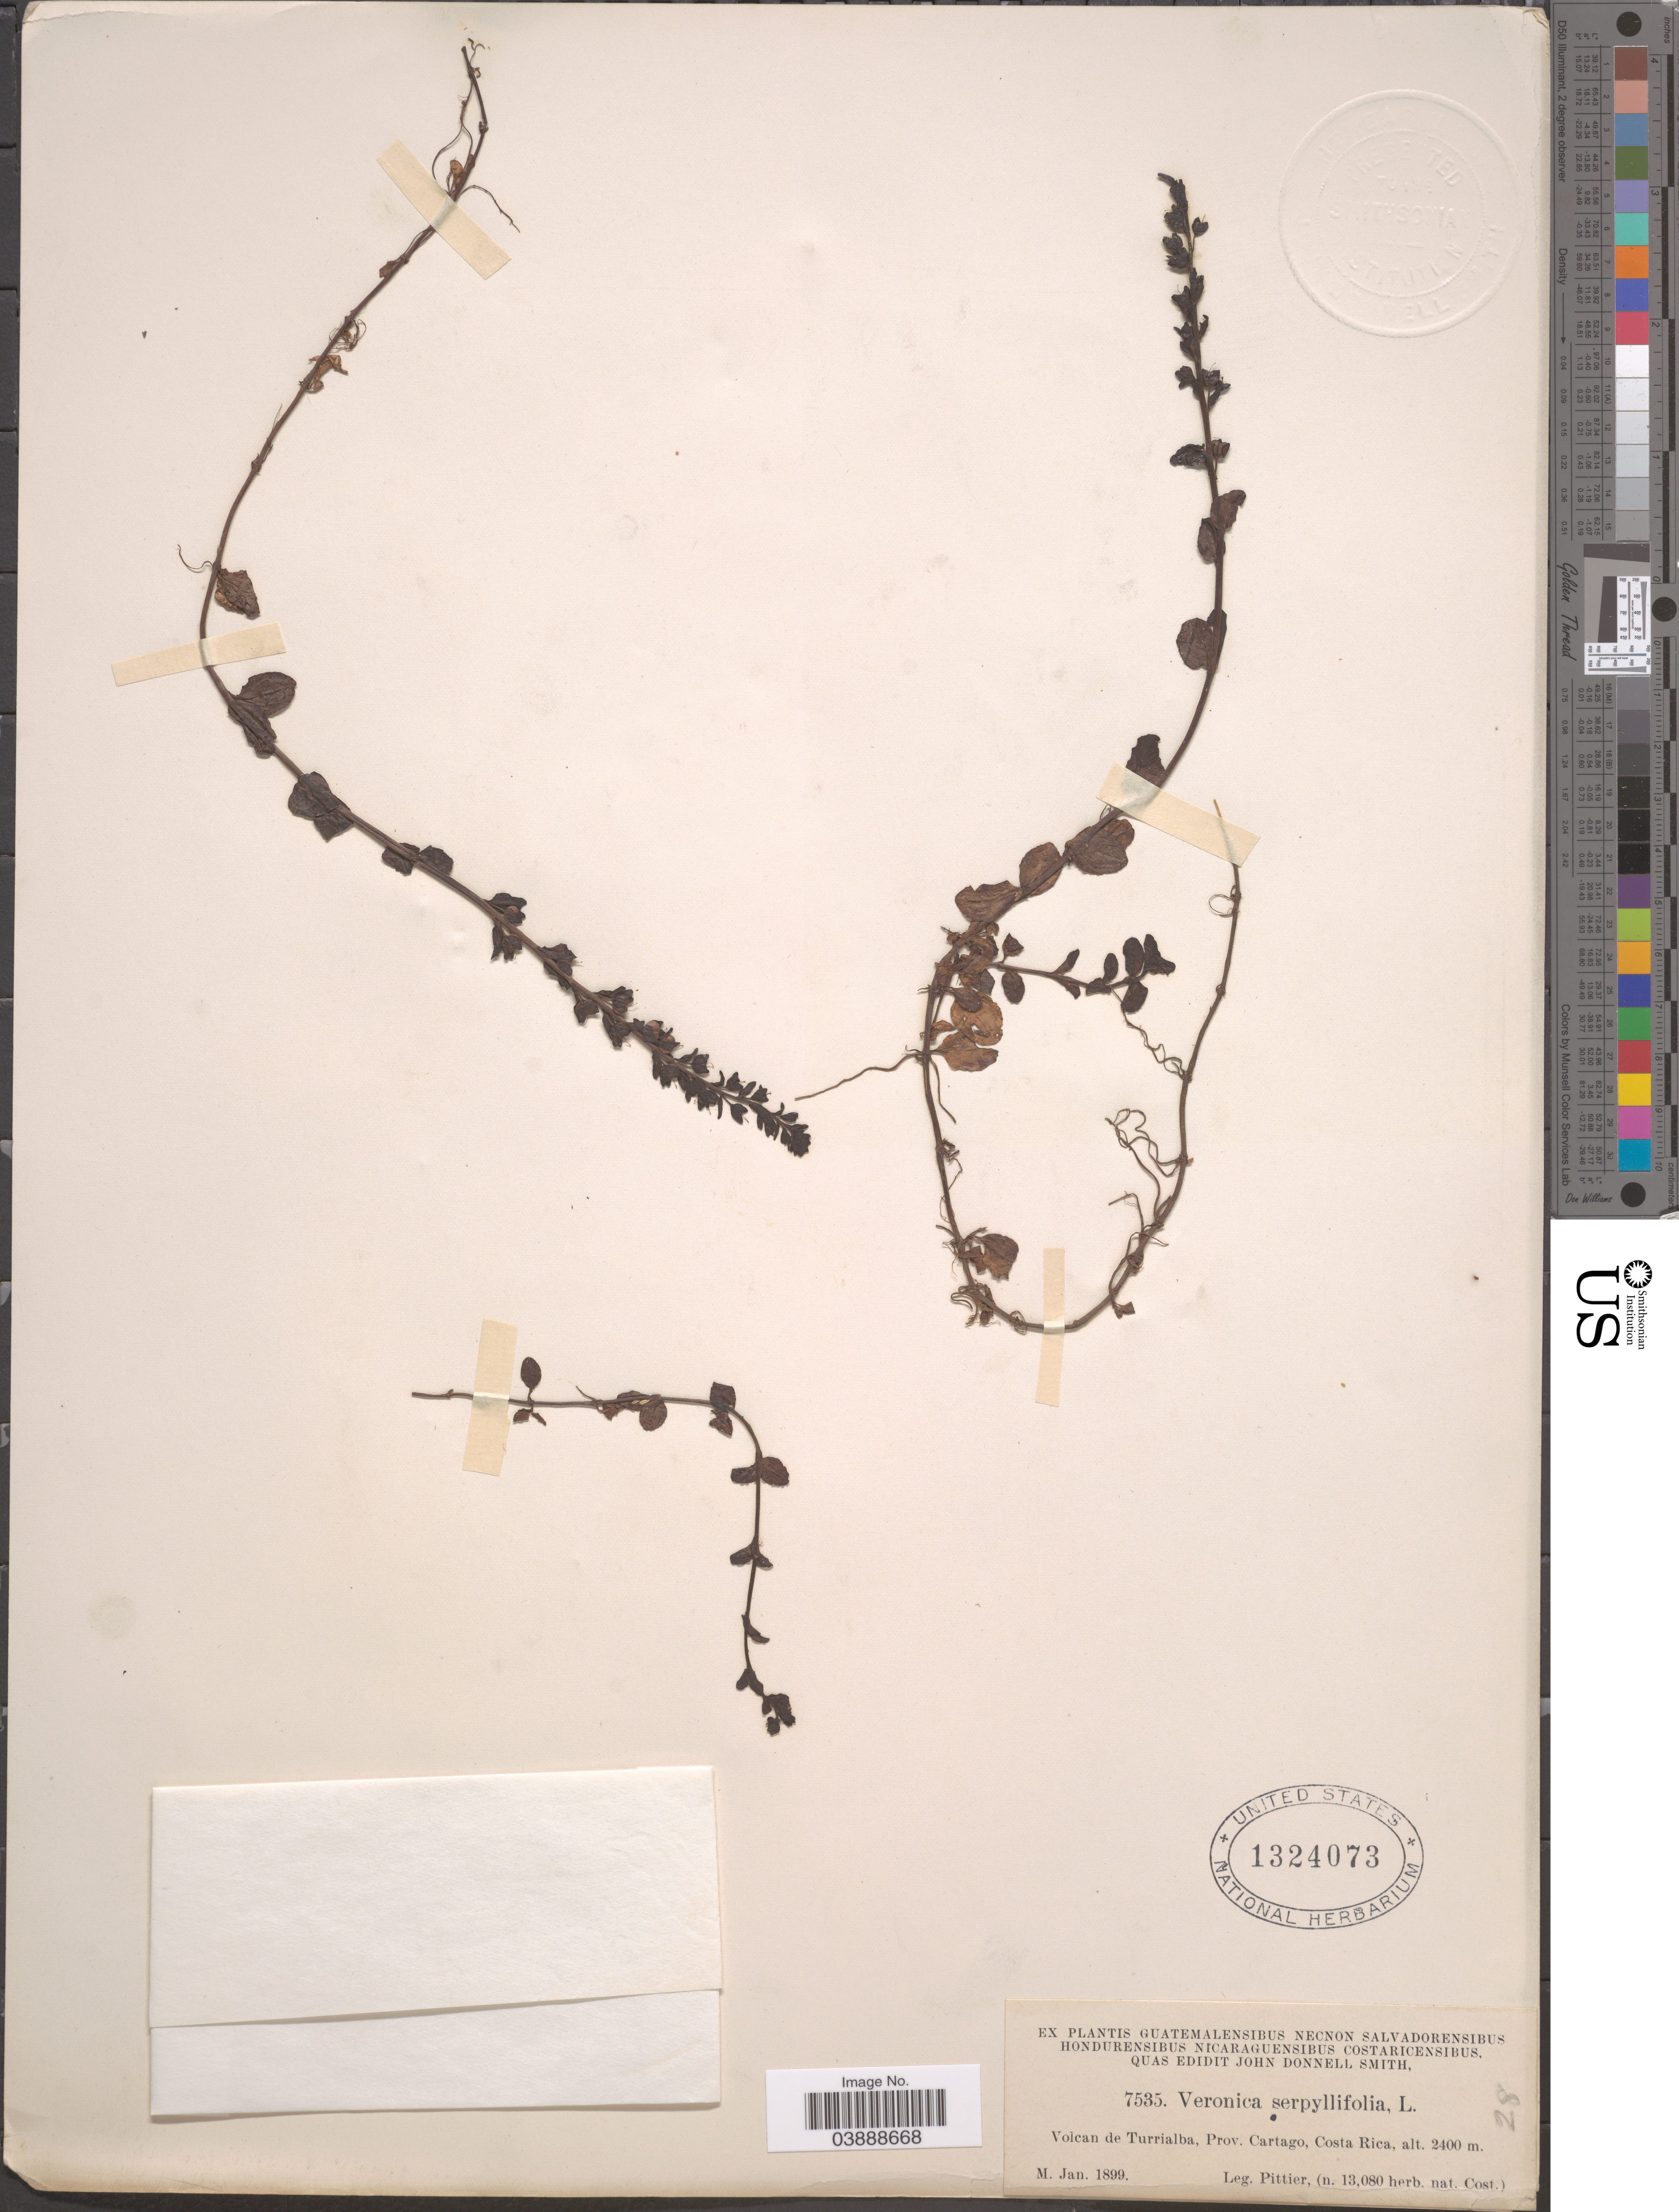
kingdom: Plantae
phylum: Tracheophyta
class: Magnoliopsida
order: Lamiales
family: Plantaginaceae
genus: Veronica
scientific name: Veronica serpyllifolia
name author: L.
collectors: Pittier, --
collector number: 7535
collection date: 1899-01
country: Costa Rica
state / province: Cartago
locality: Volcan de Turrialba.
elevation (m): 2400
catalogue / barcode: US 1324073